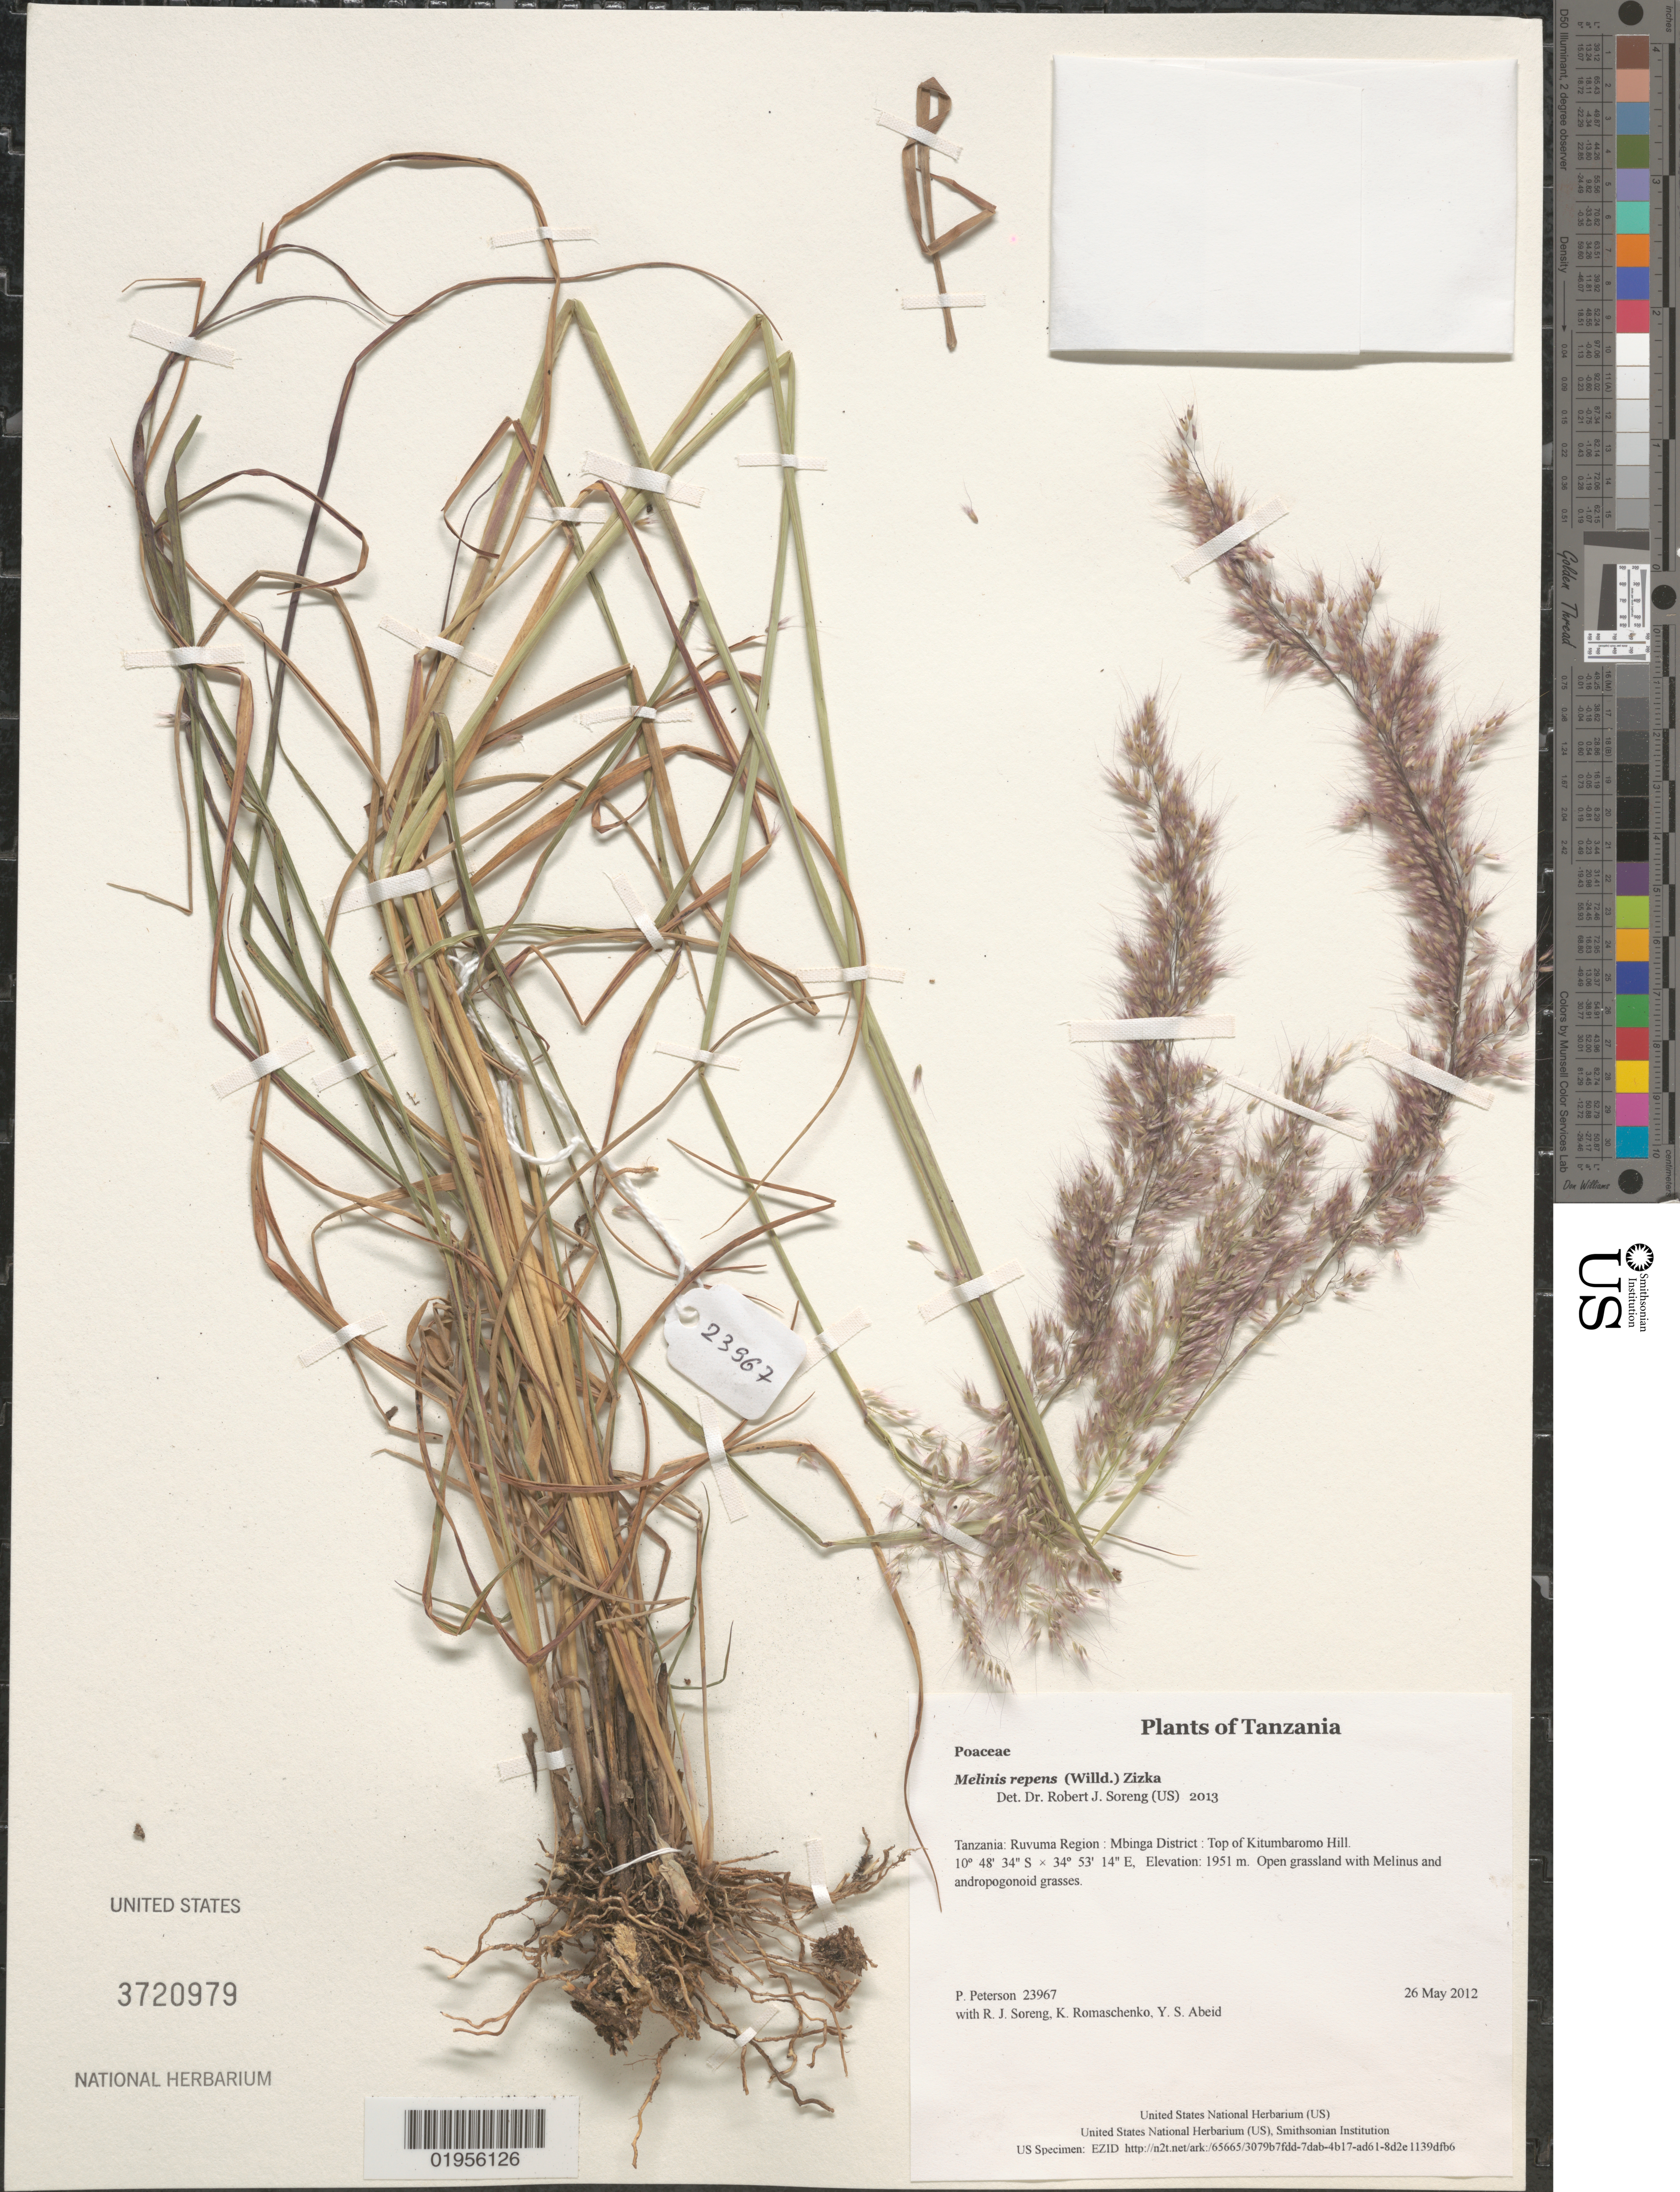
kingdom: Plantae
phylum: Tracheophyta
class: Liliopsida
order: Poales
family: Poaceae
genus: Melinis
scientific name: Melinis repens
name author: (Willd.) Zizka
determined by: Soreng, Robert J., Research Associate (BOT), Smithsonian Institution - National Museum of Natural History (UNITED STATES)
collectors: P. M. Peterson, R. J. Soreng, K. Romaschenko & Y. Abeid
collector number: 23967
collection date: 2012-05-26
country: Tanzania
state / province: Ruvuma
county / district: Mbinga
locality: Top of Kitumbaromo Hill.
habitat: Open grassland with Melinus and andropogonoid grasses.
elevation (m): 1951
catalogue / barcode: US 3720979